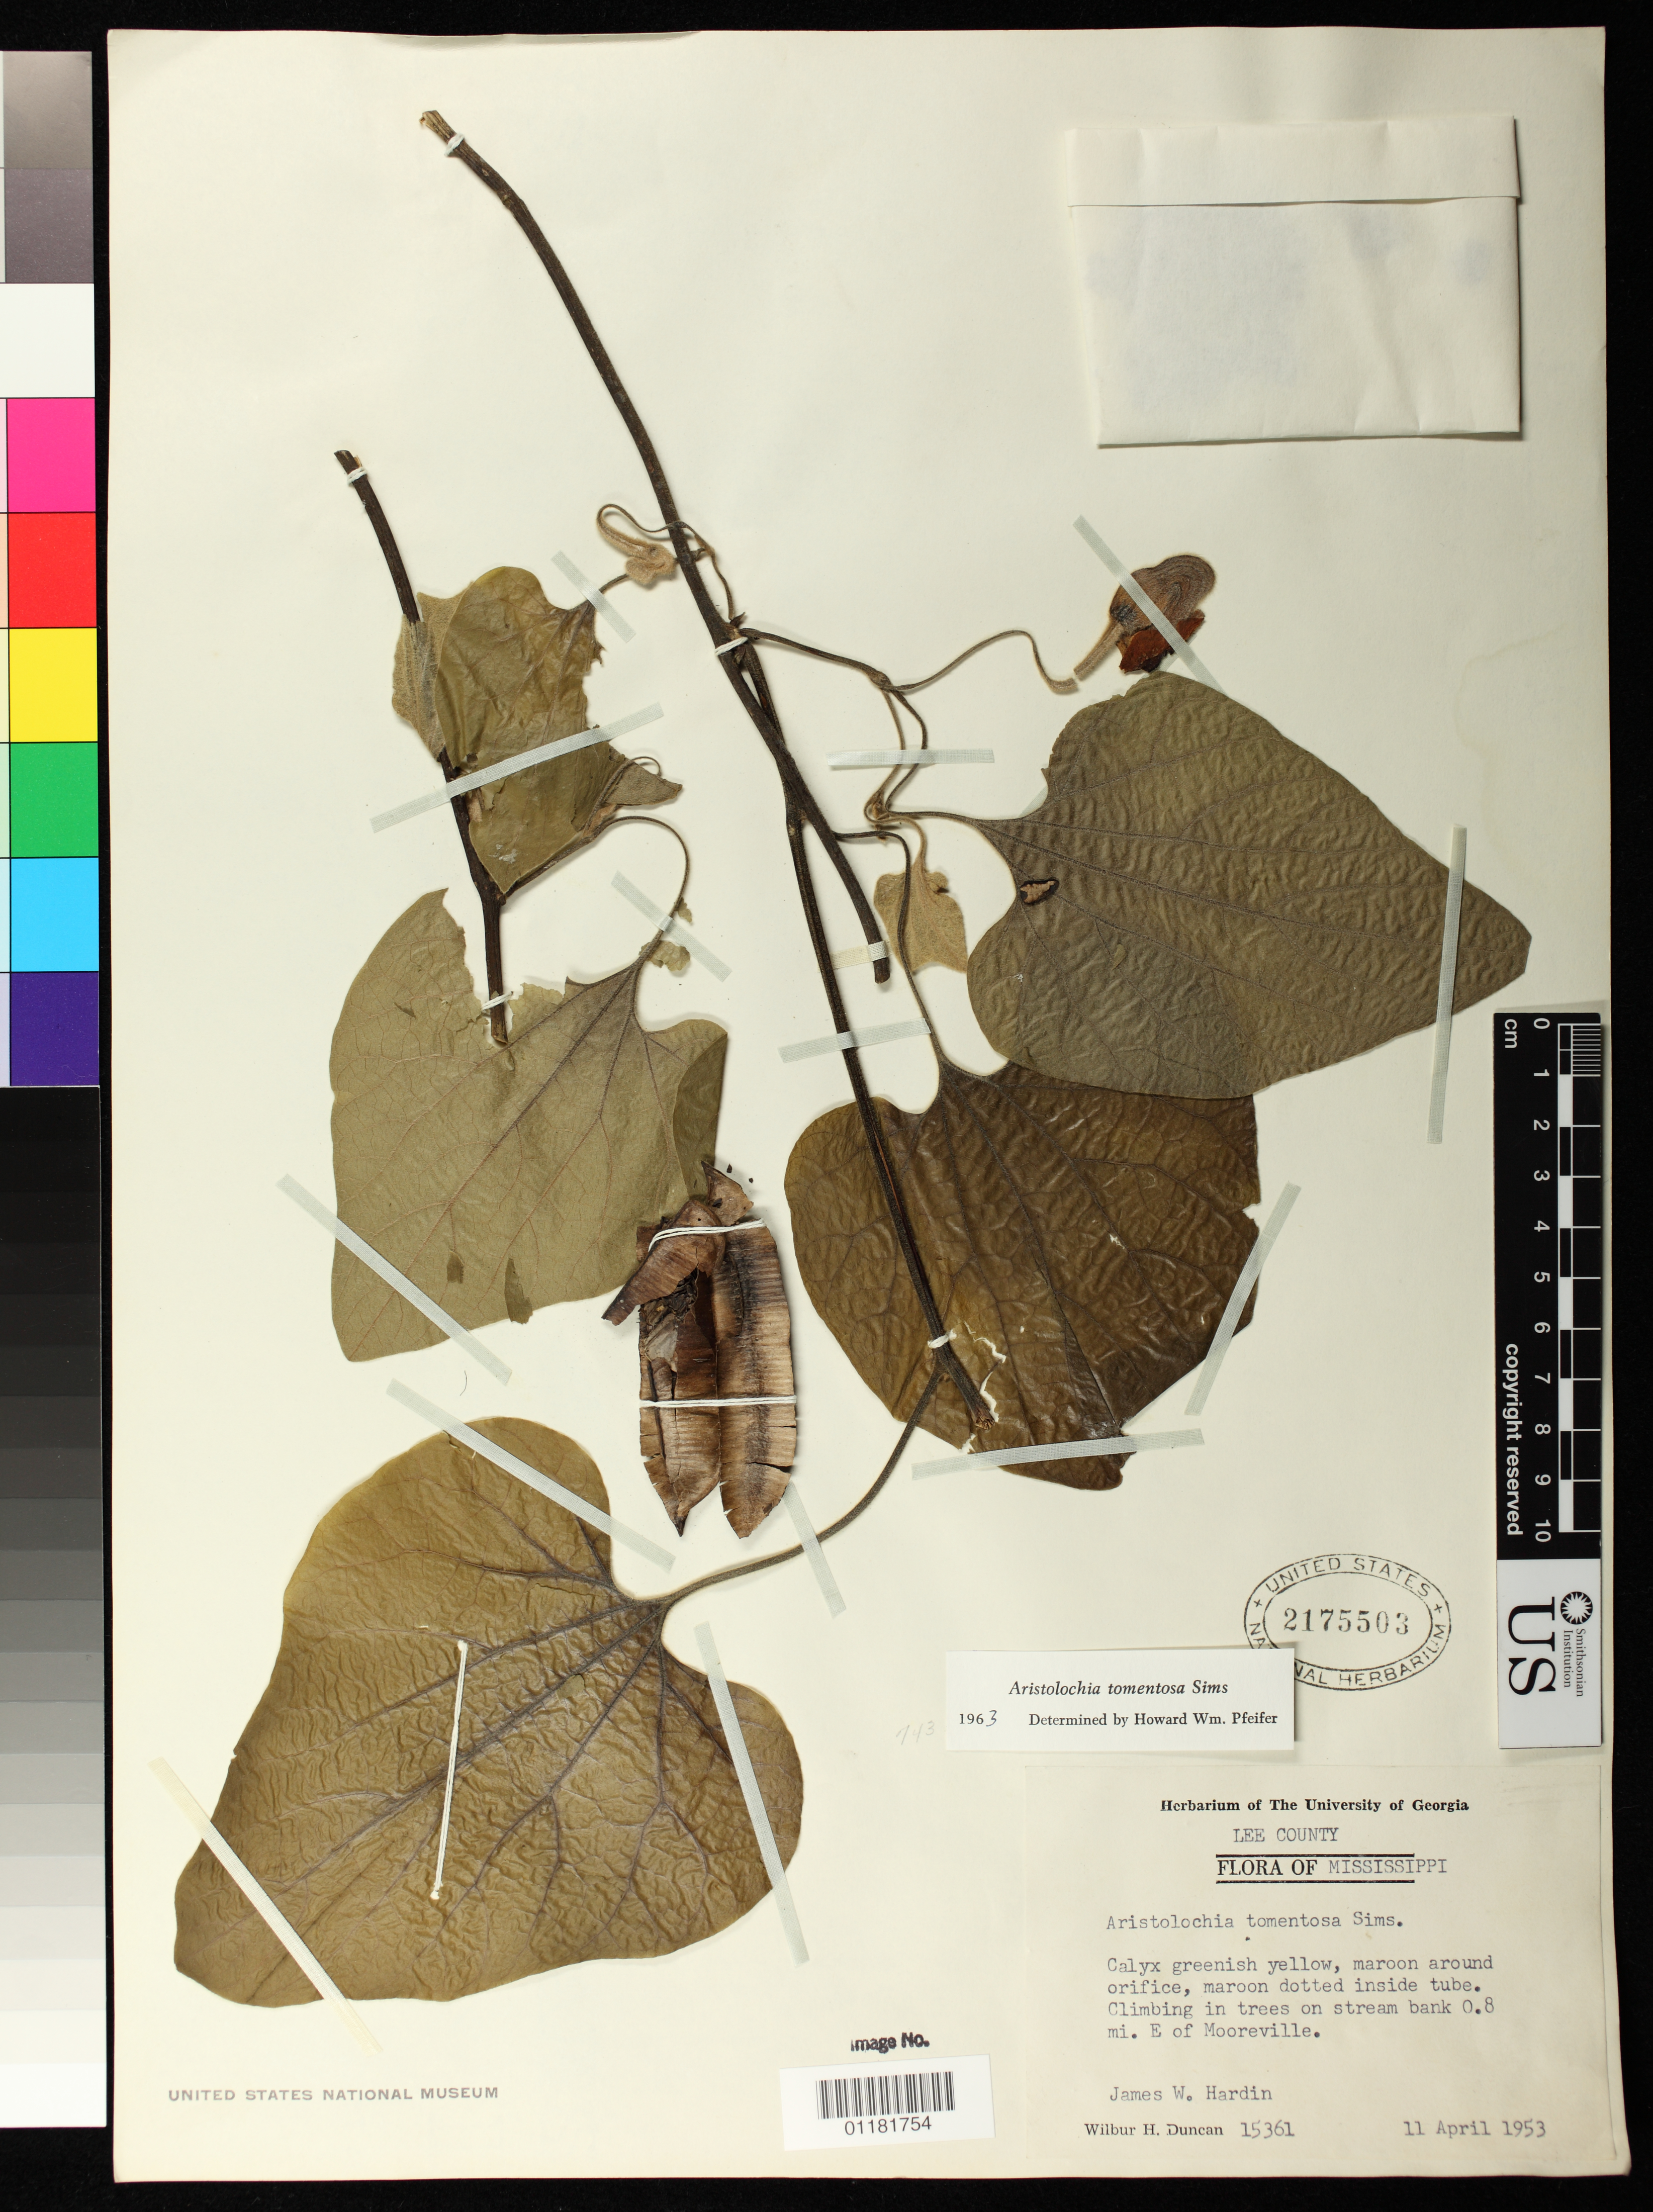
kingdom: Plantae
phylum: Tracheophyta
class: Magnoliopsida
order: Piperales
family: Aristolochiaceae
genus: Aristolochia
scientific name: Aristolochia tomentosa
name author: Sims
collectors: J. W. Hardin & W. H. Duncan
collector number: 15361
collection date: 1953-04-11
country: United States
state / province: Mississippi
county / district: Lee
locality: stream bank 0.8 mi. E of Mooreville, Lee County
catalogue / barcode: US 2175503